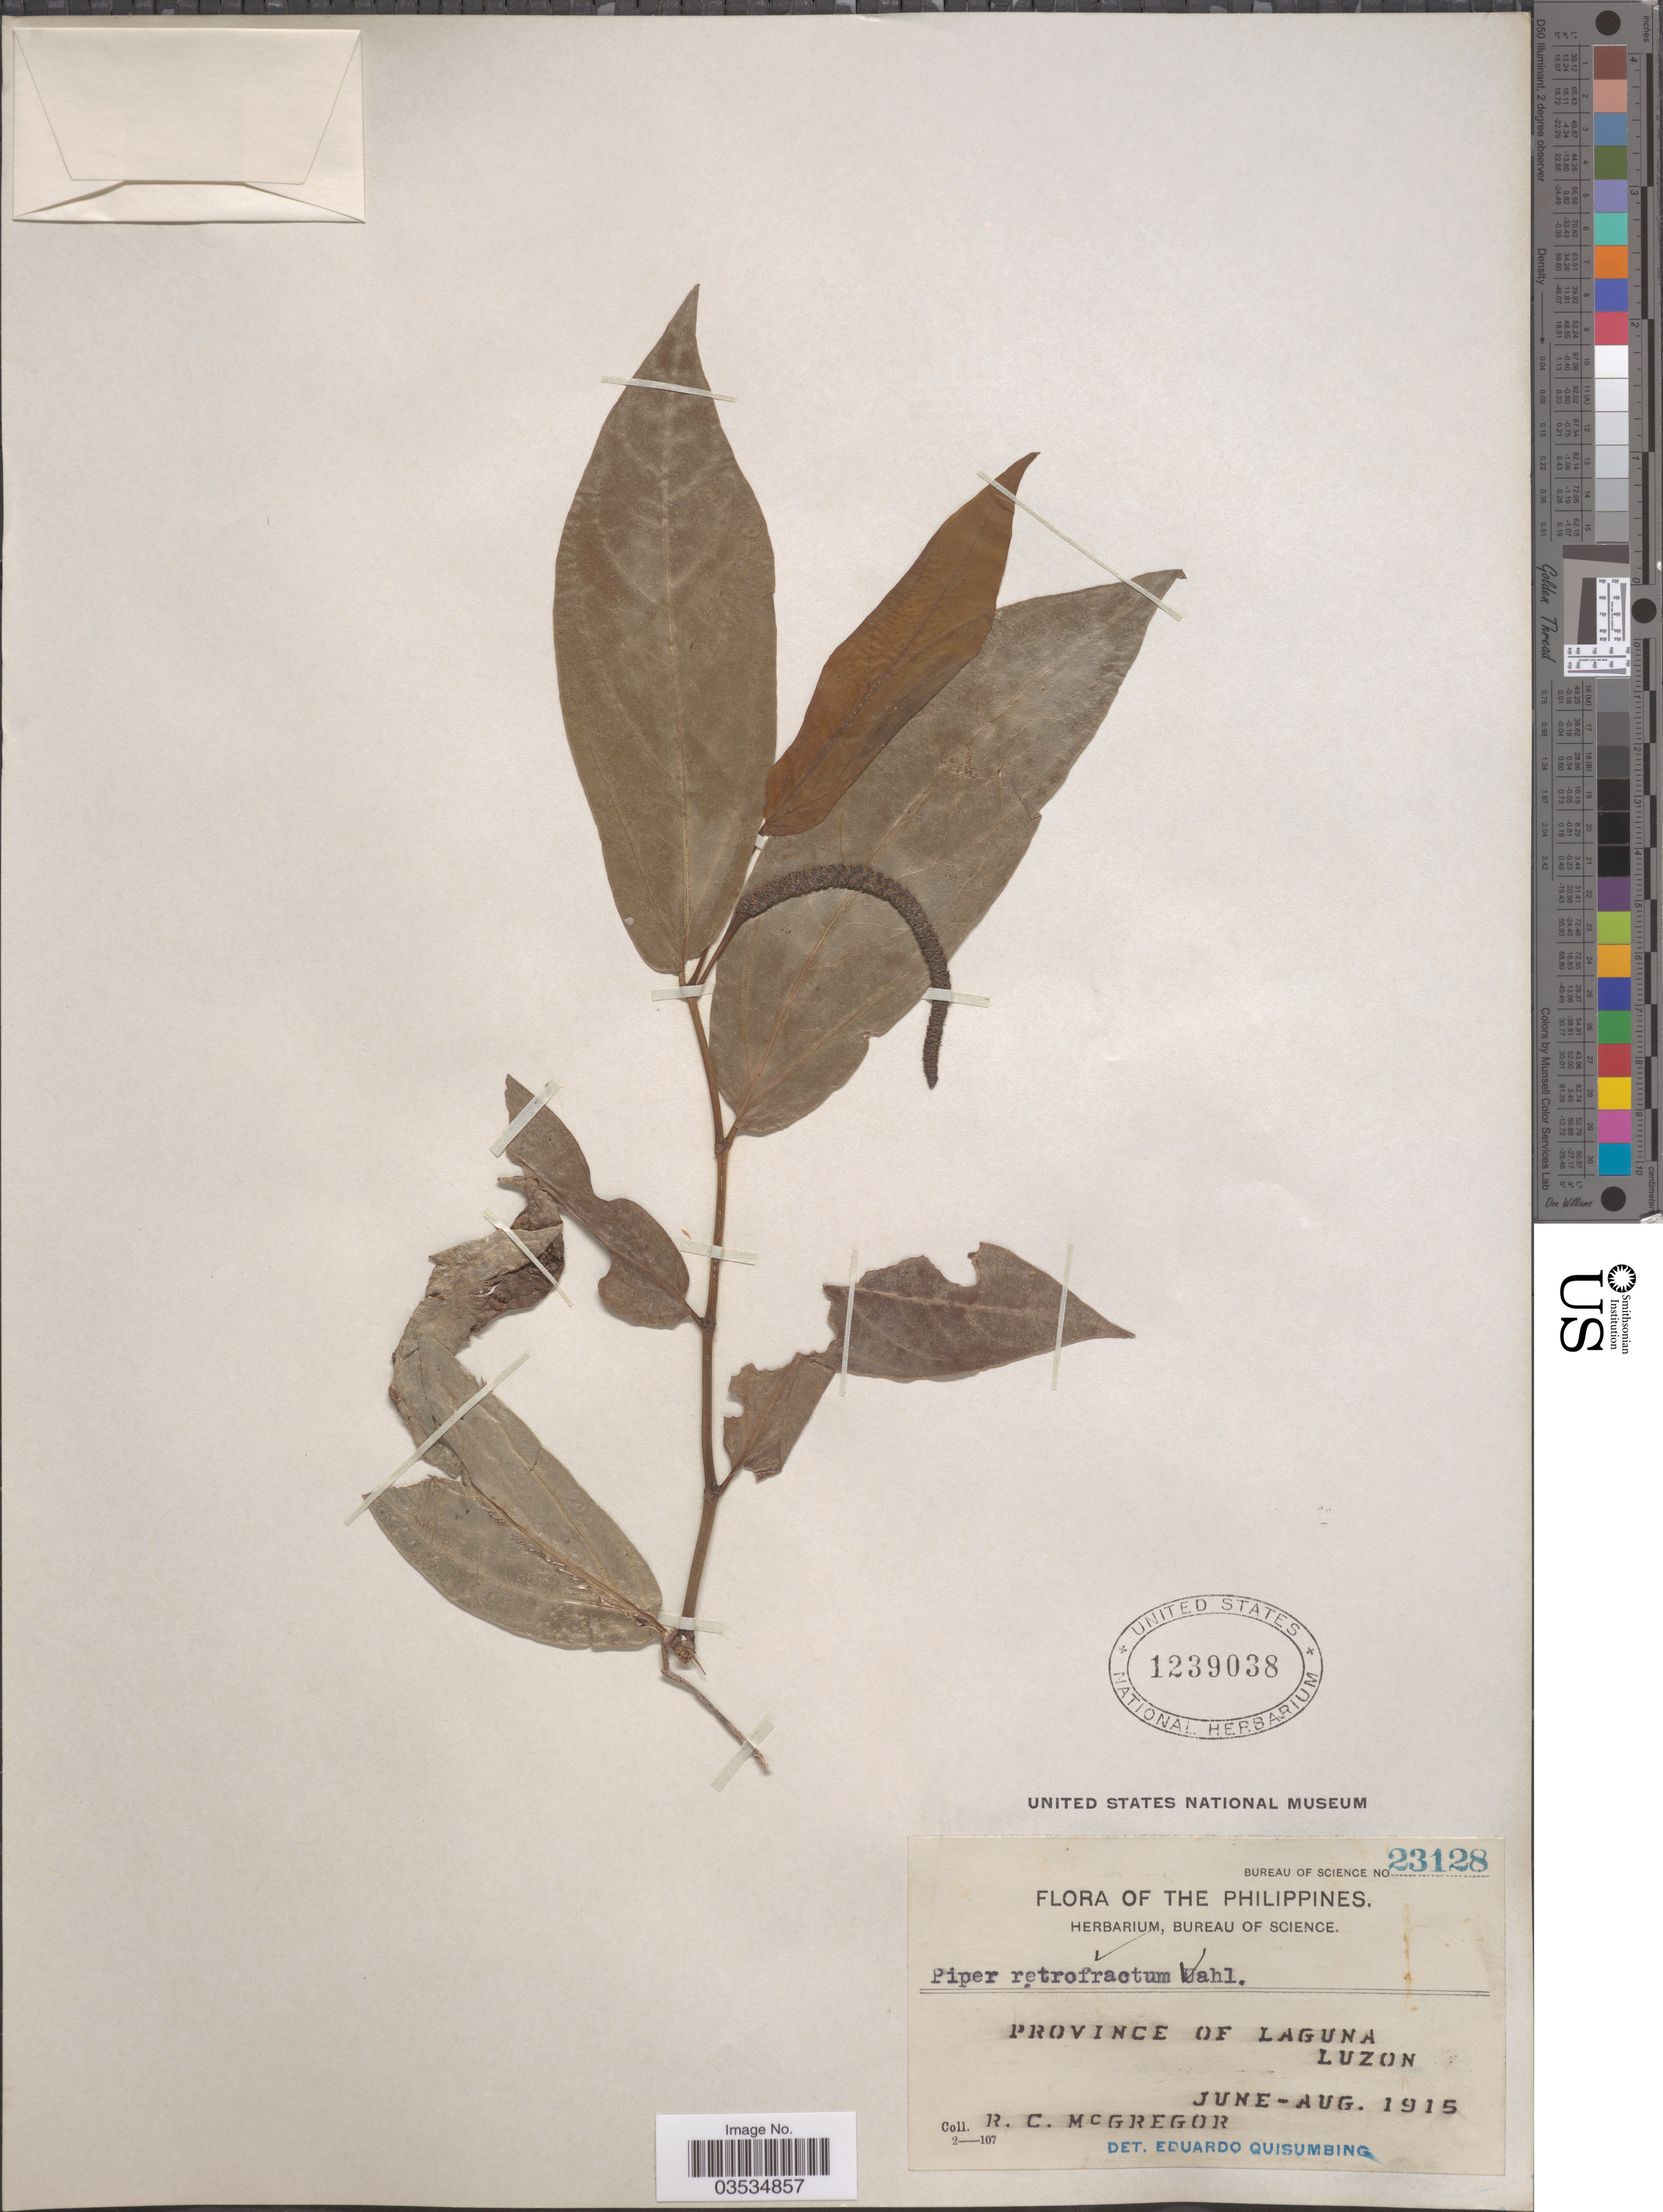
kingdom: Plantae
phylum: Tracheophyta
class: Magnoliopsida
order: Piperales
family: Piperaceae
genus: Piper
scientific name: Piper retrofractum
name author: Vahl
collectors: R. C. McGregor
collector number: Bureau of Science 23128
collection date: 1915-06/1915-08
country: Philippines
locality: Province of Laguna. Luzon.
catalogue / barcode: US 1239038